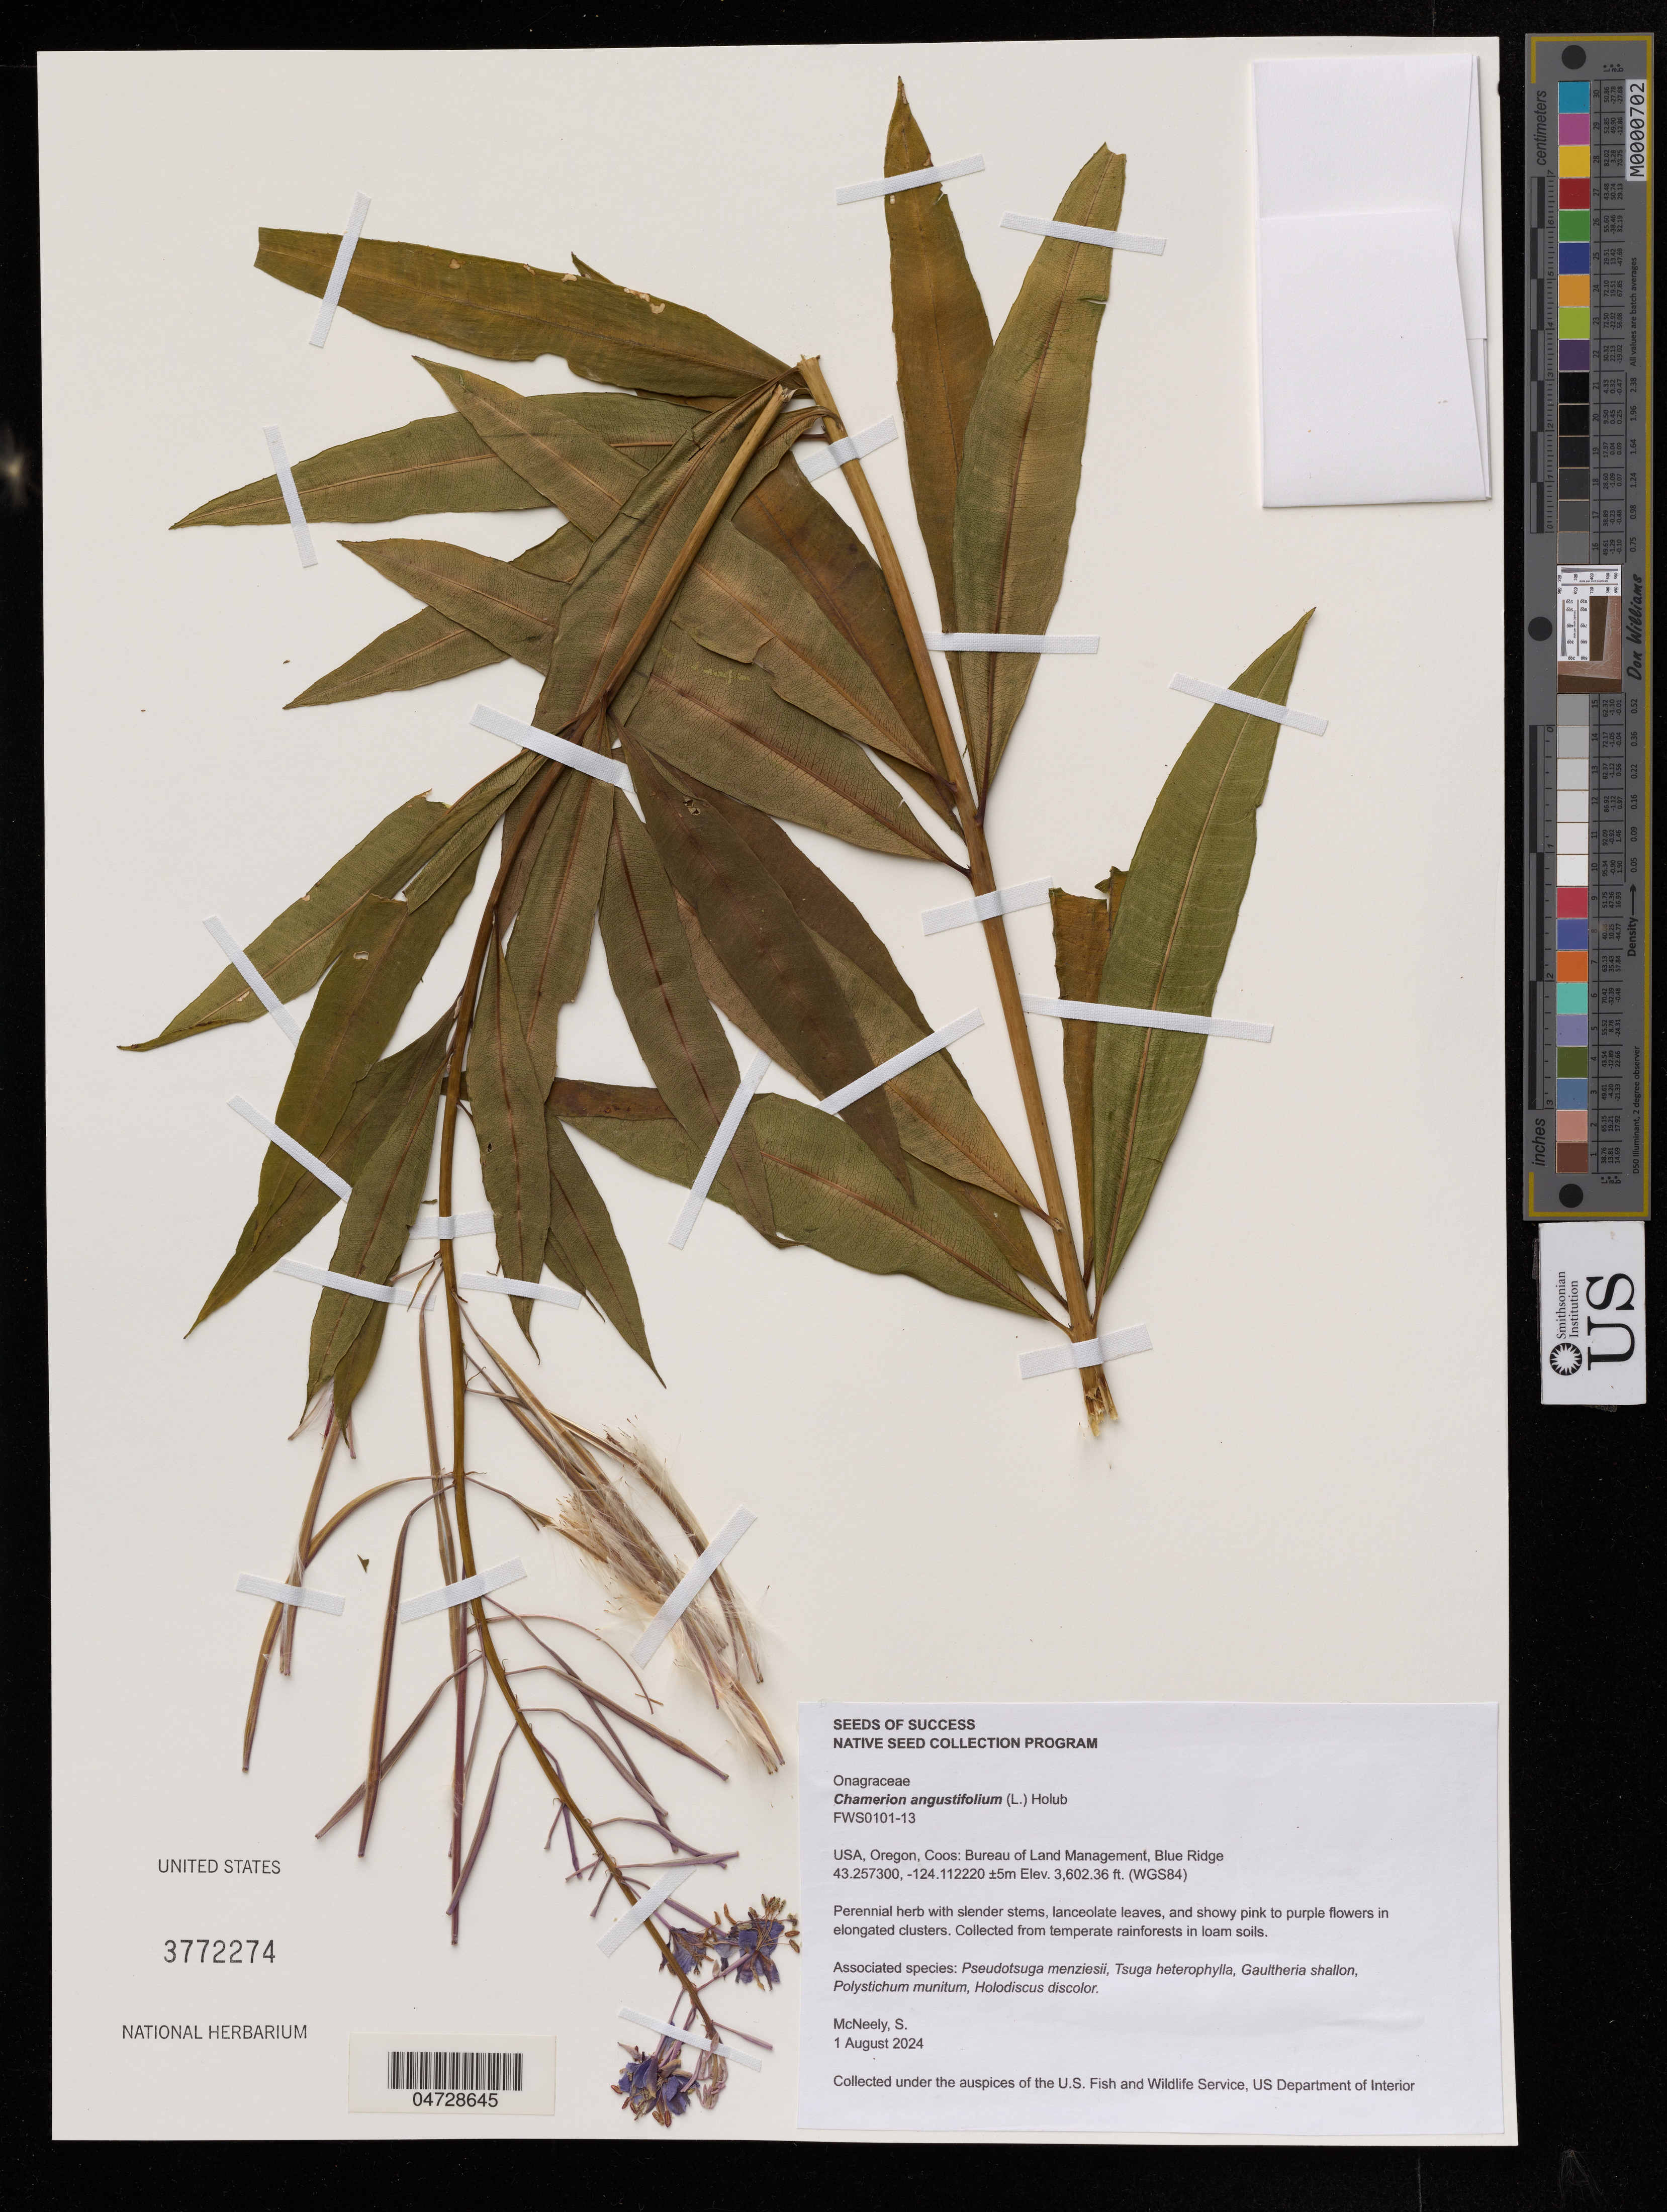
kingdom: Plantae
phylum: Tracheophyta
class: Magnoliopsida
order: Myrtales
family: Onagraceae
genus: Chamerion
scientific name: Chamerion angustifolium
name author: (L.) Holub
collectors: S. McNeely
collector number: FWS0101-13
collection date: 2024-08-01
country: United States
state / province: Oregon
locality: Coos: Bureau of Land Management, Blue Ridge.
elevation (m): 1098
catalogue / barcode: US 3772274